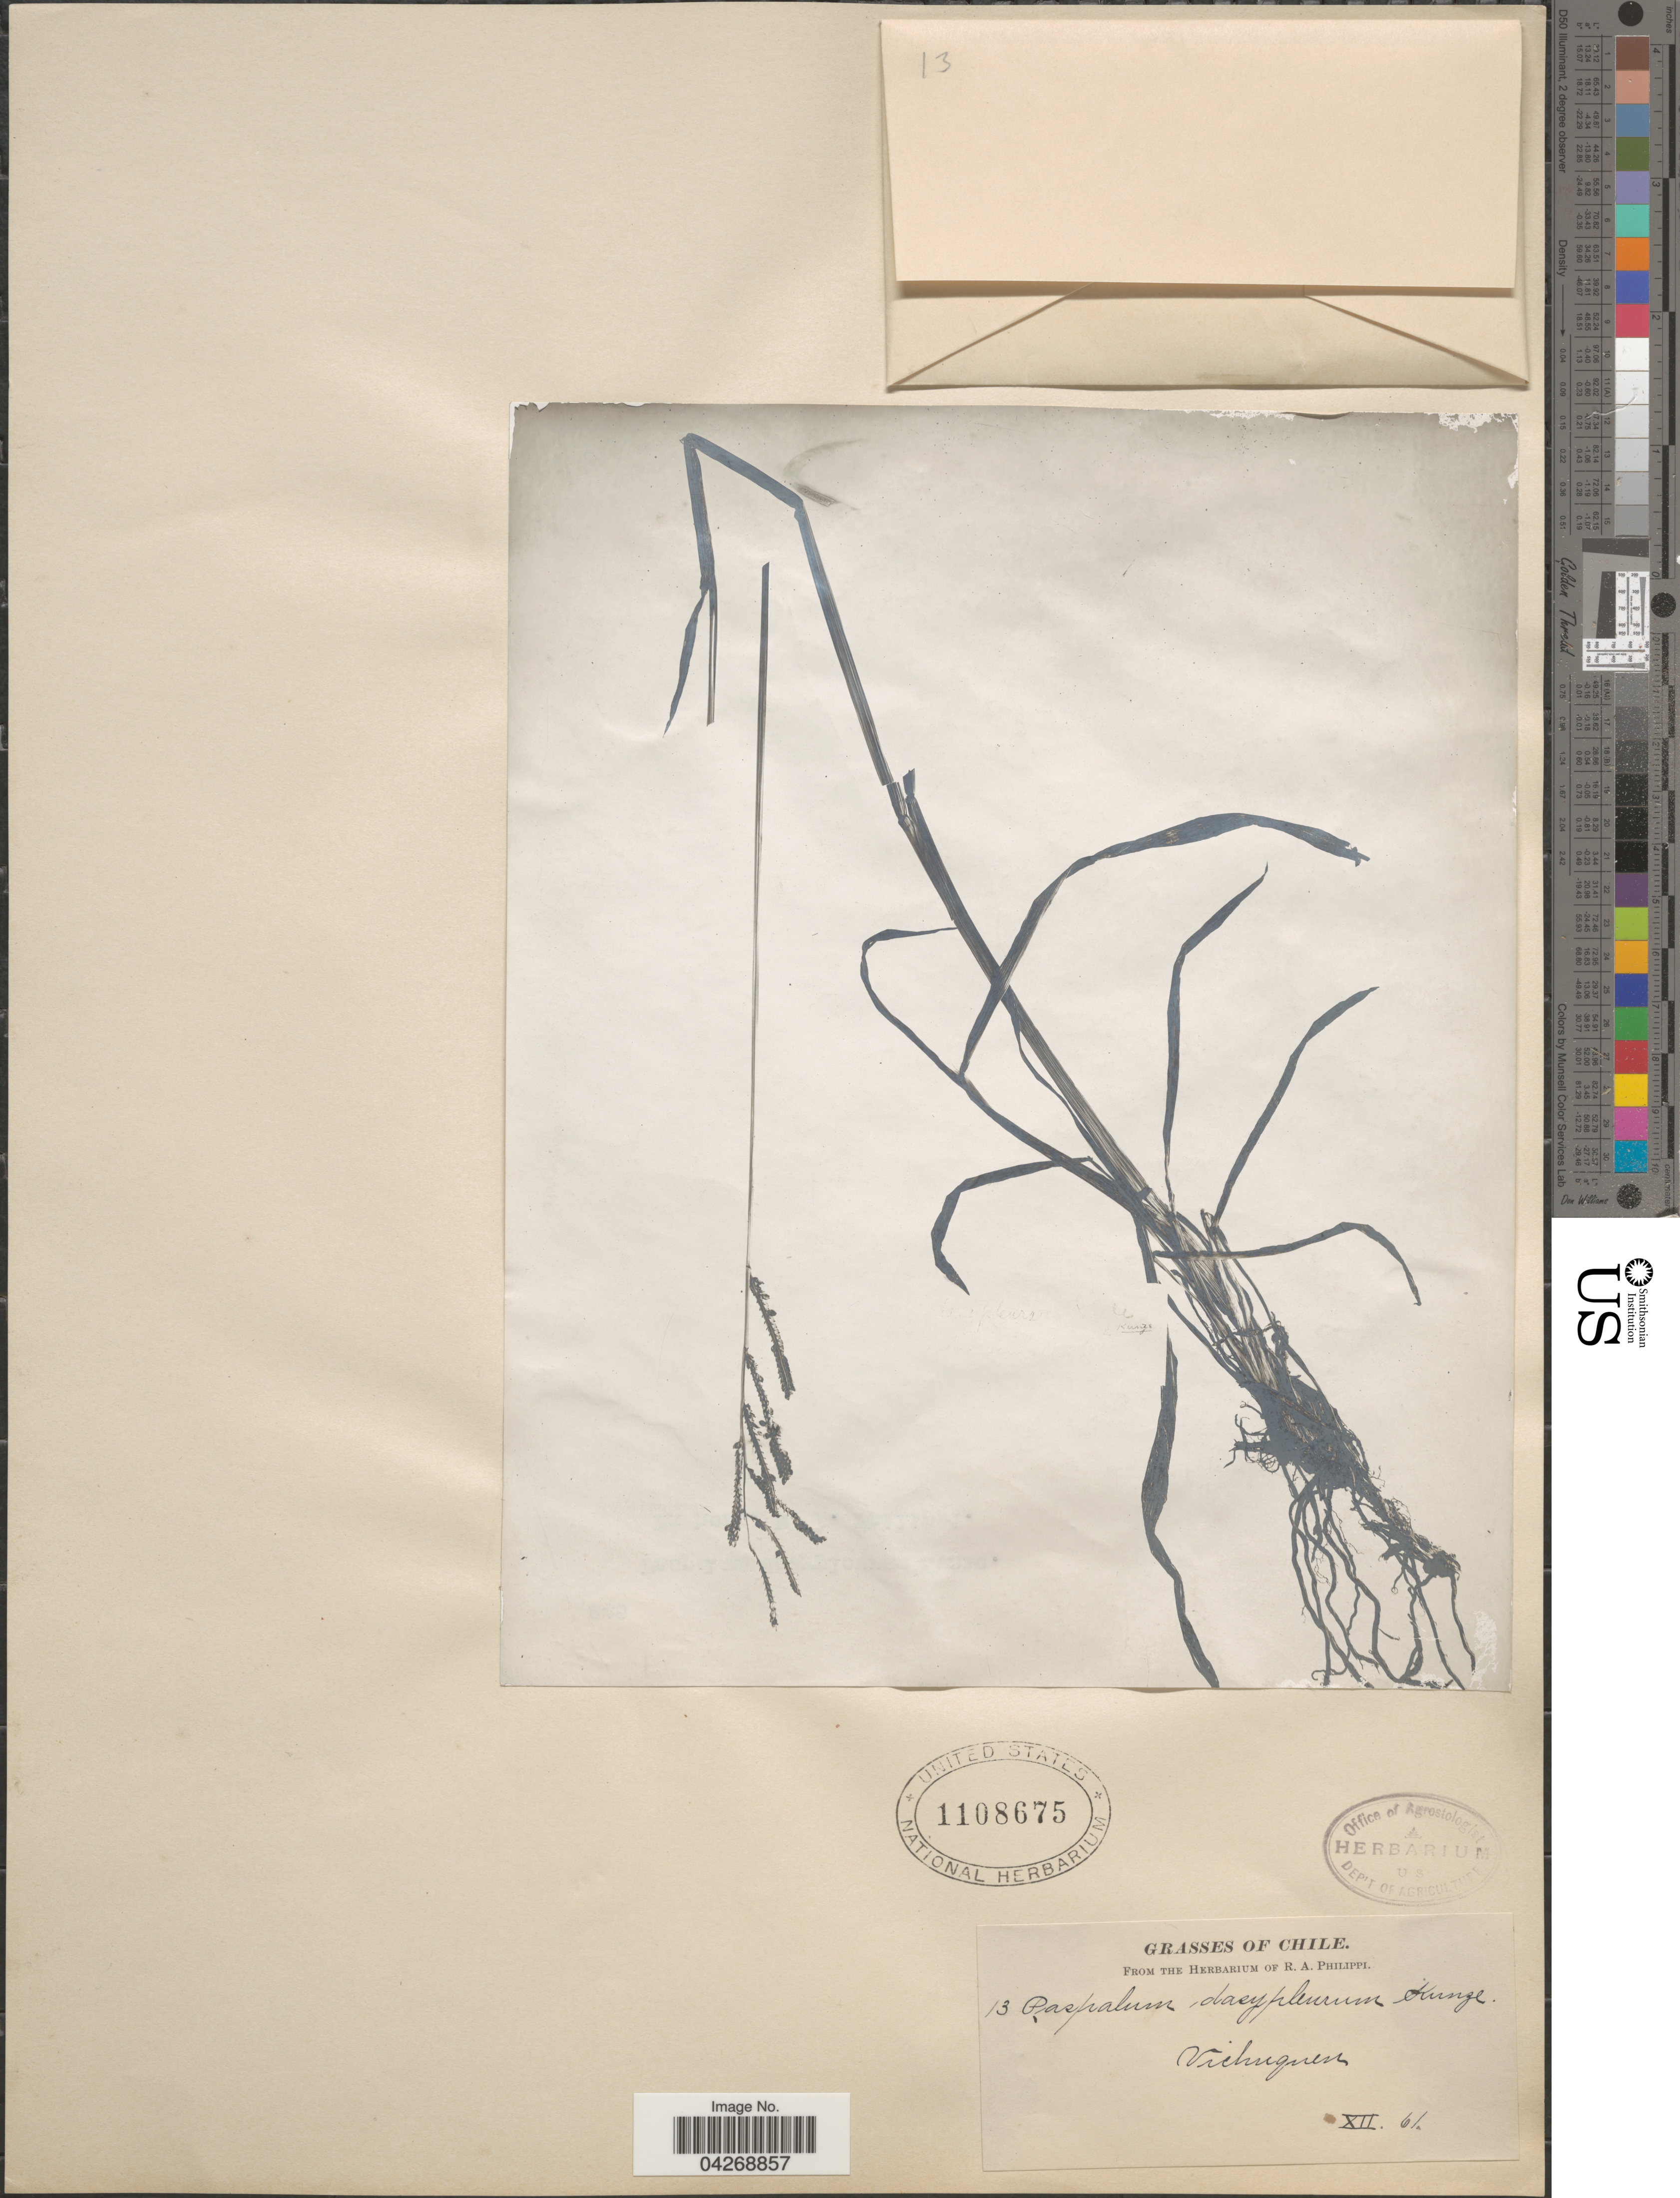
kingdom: Plantae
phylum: Tracheophyta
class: Liliopsida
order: Poales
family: Poaceae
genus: Paspalum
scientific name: Paspalum dasypleurum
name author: Kunze ex Desv. in Gay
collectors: ex. herb. R.A. Philippi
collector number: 13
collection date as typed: Transcribed d/m/y: /12/61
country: Chile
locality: Vichuguen.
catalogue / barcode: US 1108675